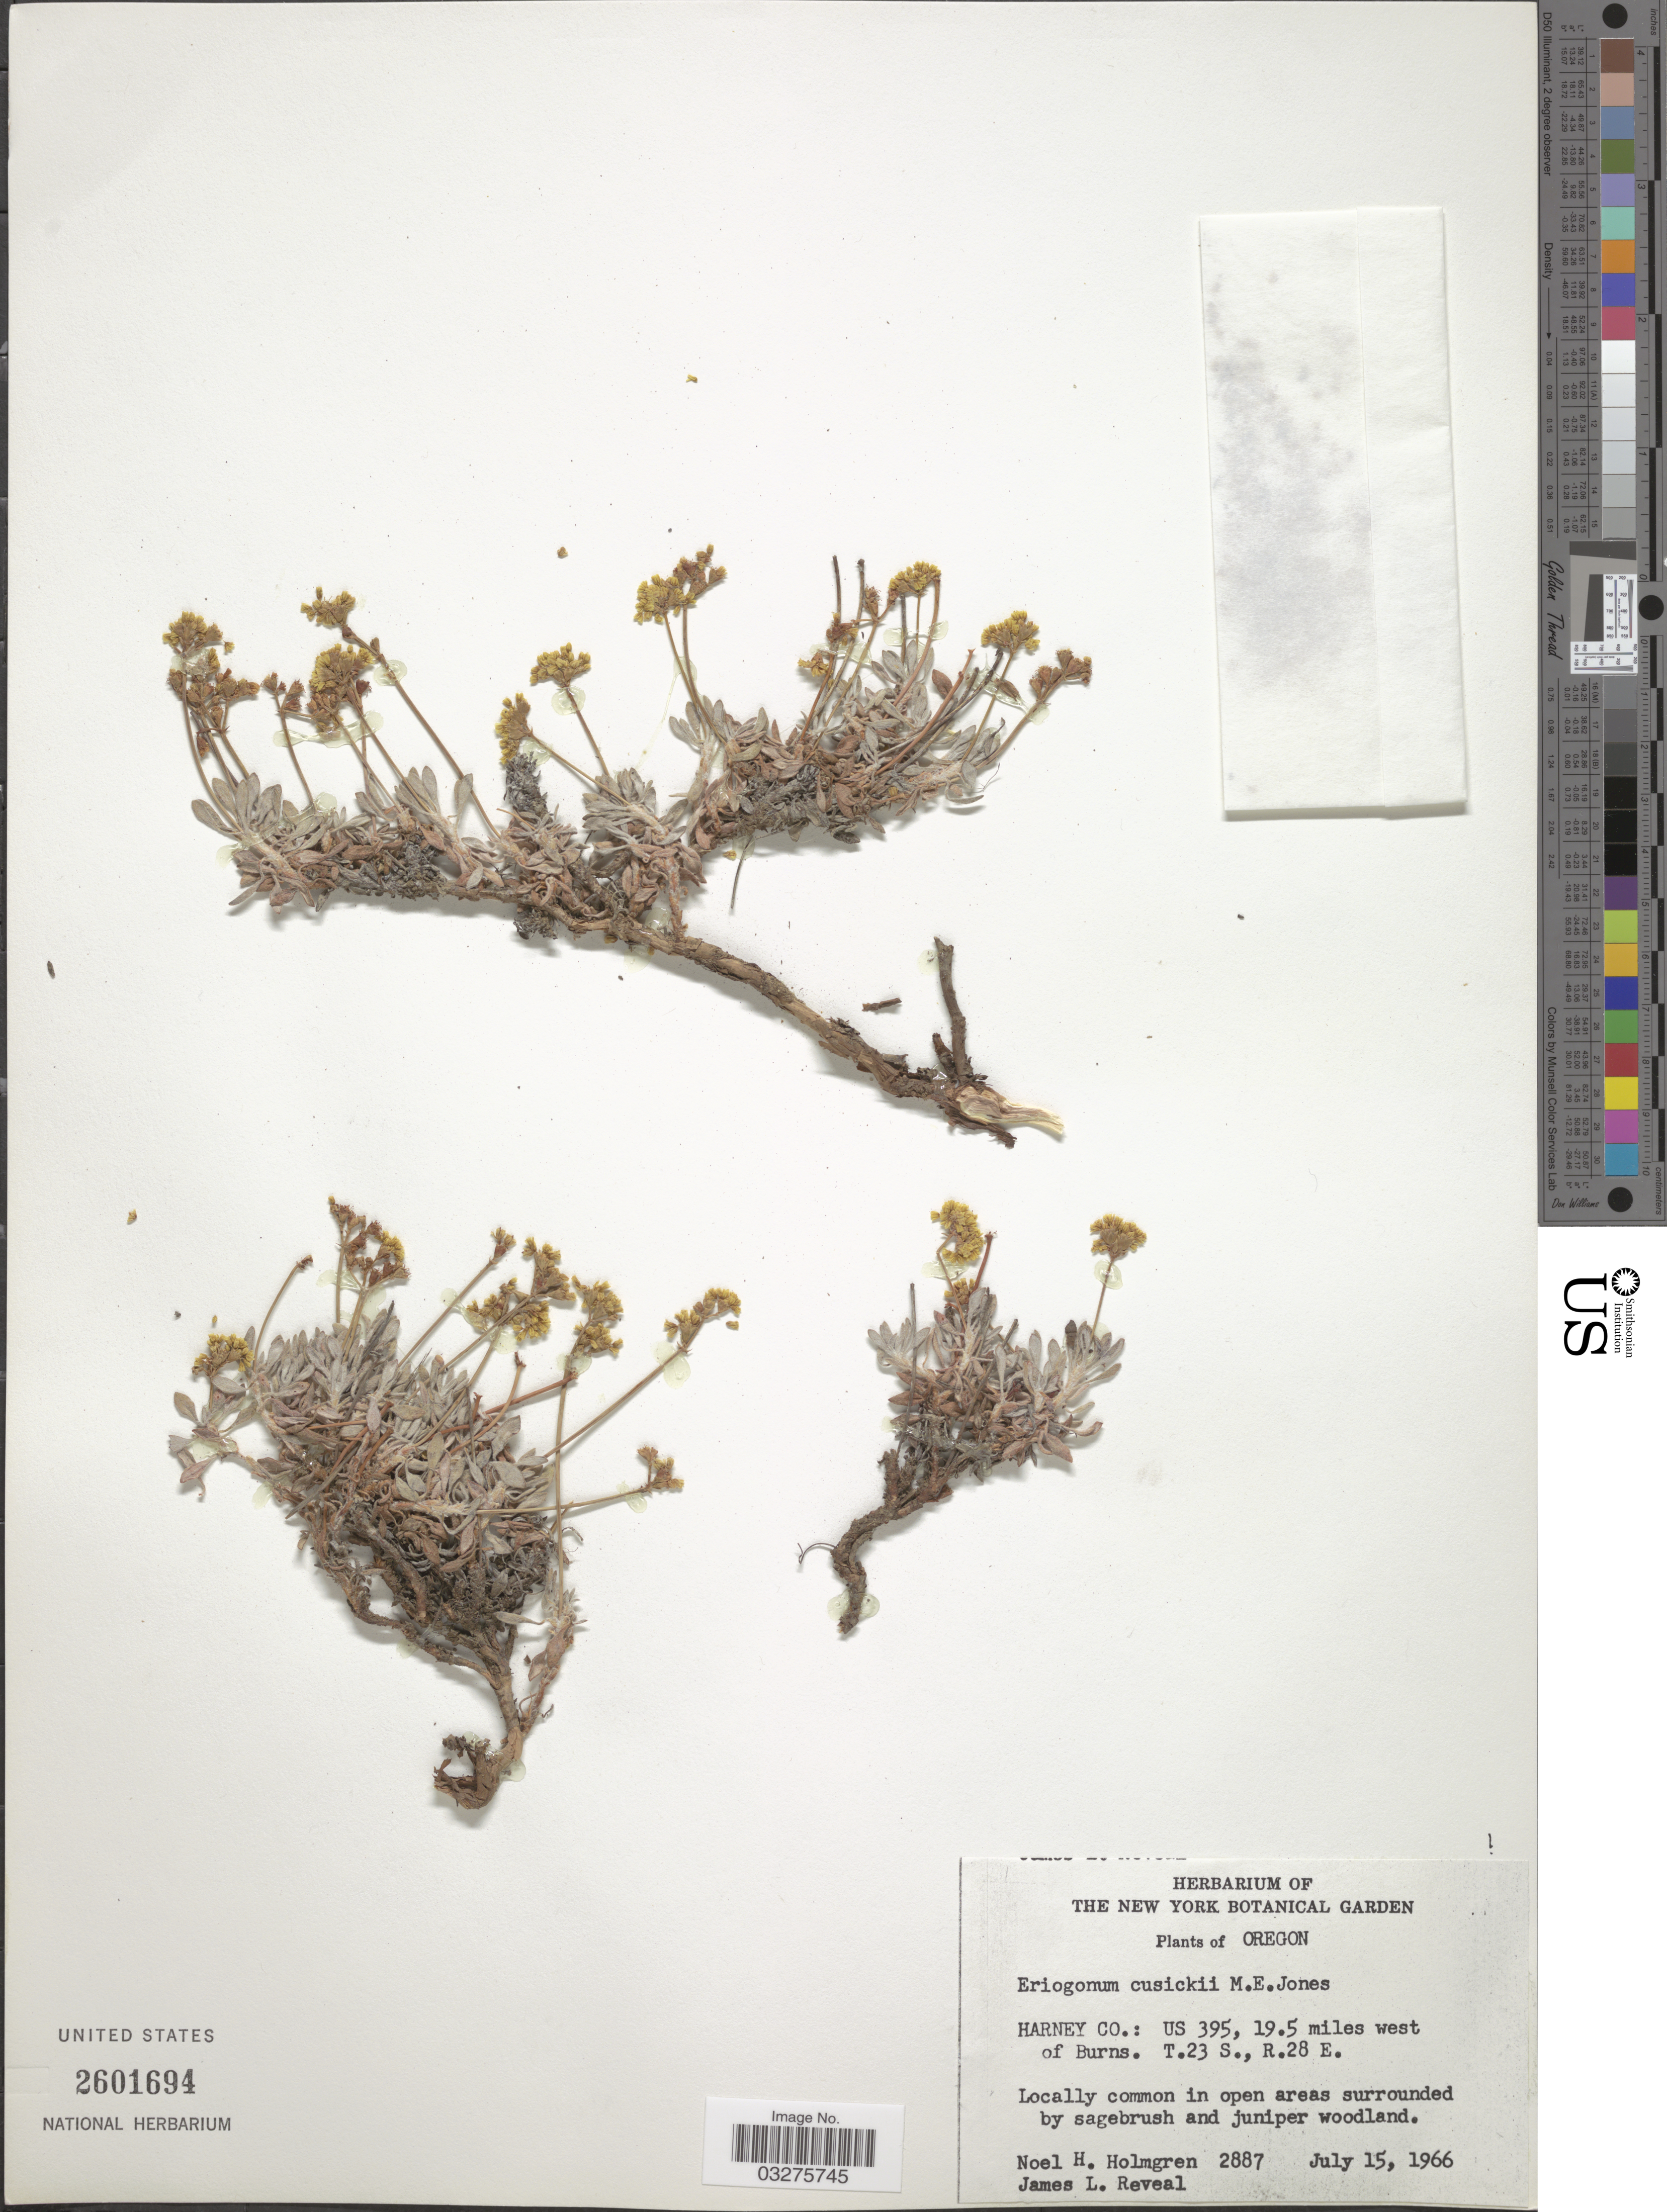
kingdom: Plantae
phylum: Tracheophyta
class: Magnoliopsida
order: Caryophyllales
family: Polygonaceae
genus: Eriogonum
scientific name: Eriogonum cusickii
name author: M.E. Jones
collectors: N. H. Holmgren & J. L. Reveal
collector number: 2887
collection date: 1966-07-15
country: United States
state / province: Oregon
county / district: Harney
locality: Harney Co.: US 395, 19.5 miles west of Burns. T.23 S., R.28 E.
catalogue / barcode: US 2601694